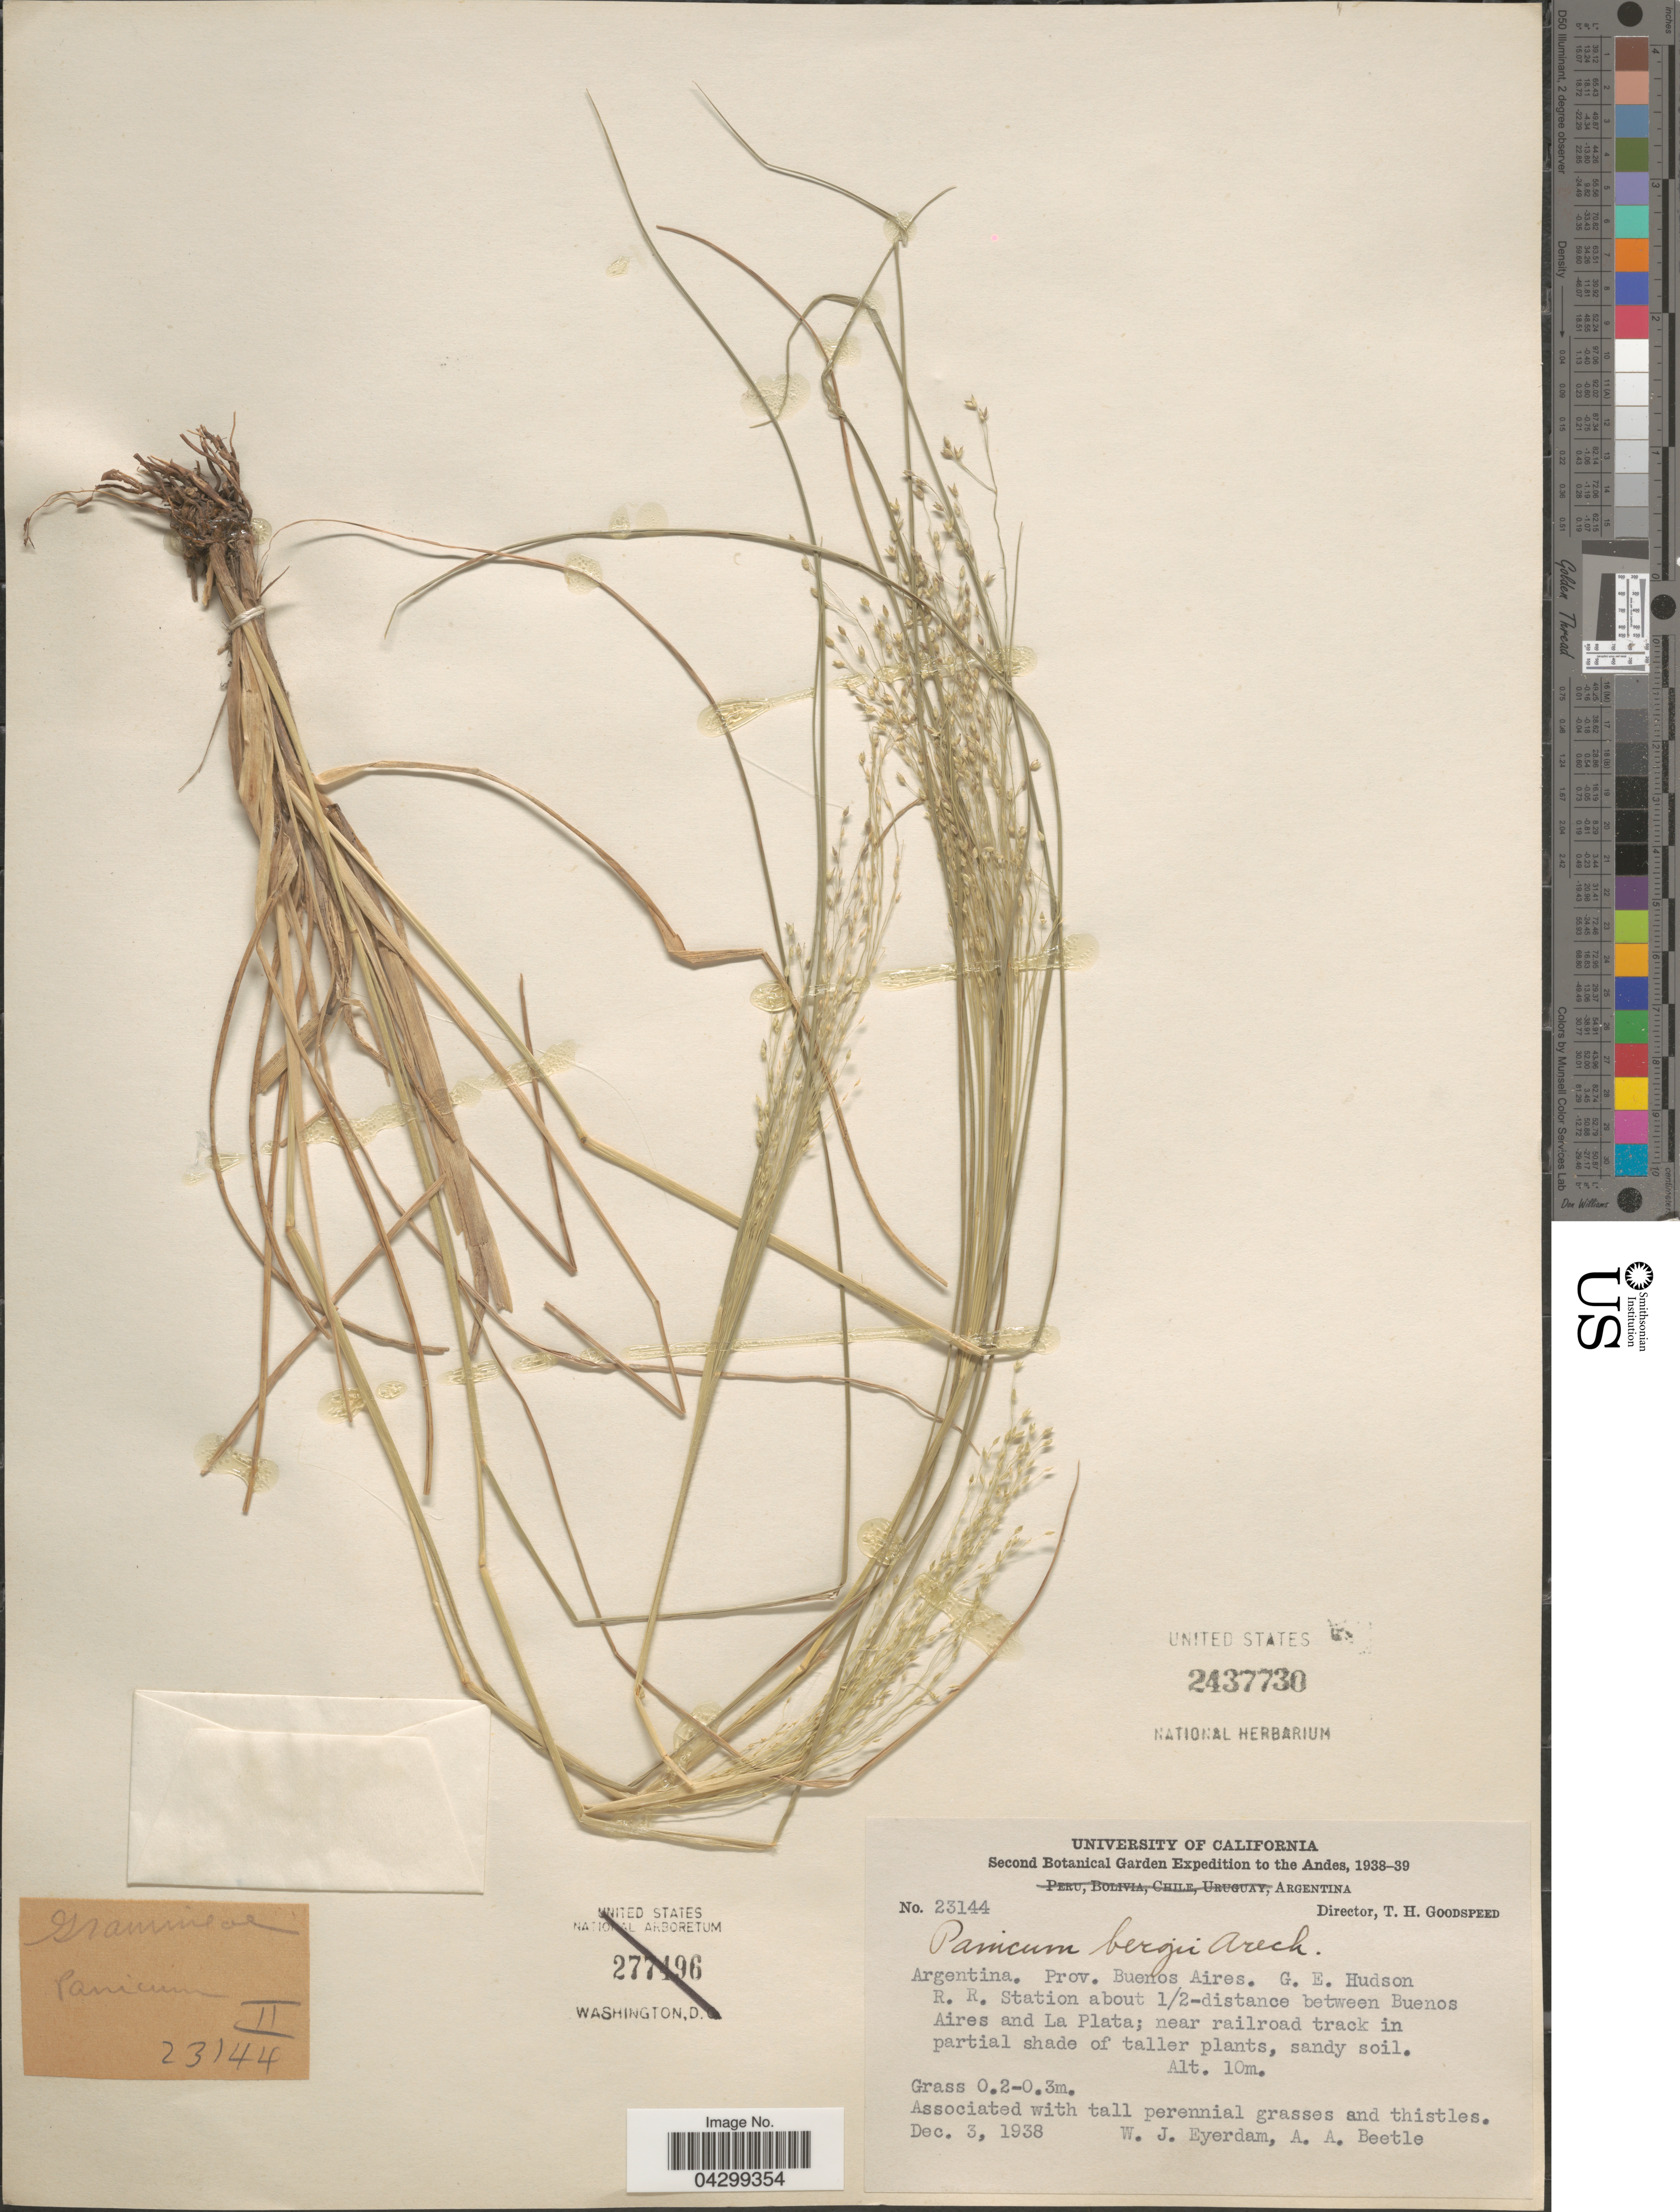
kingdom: Plantae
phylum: Tracheophyta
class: Liliopsida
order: Poales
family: Poaceae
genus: Panicum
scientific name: Panicum bergii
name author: Arechav.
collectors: W. J. Eyerdam & A. A. Beetle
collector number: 23144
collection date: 1938-12-03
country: Argentina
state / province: Buenos Aires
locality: G.E. Hudson R.R. Station about 1/2-distance between Buenos Aires and La Plata.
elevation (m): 10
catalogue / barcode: US 2437730